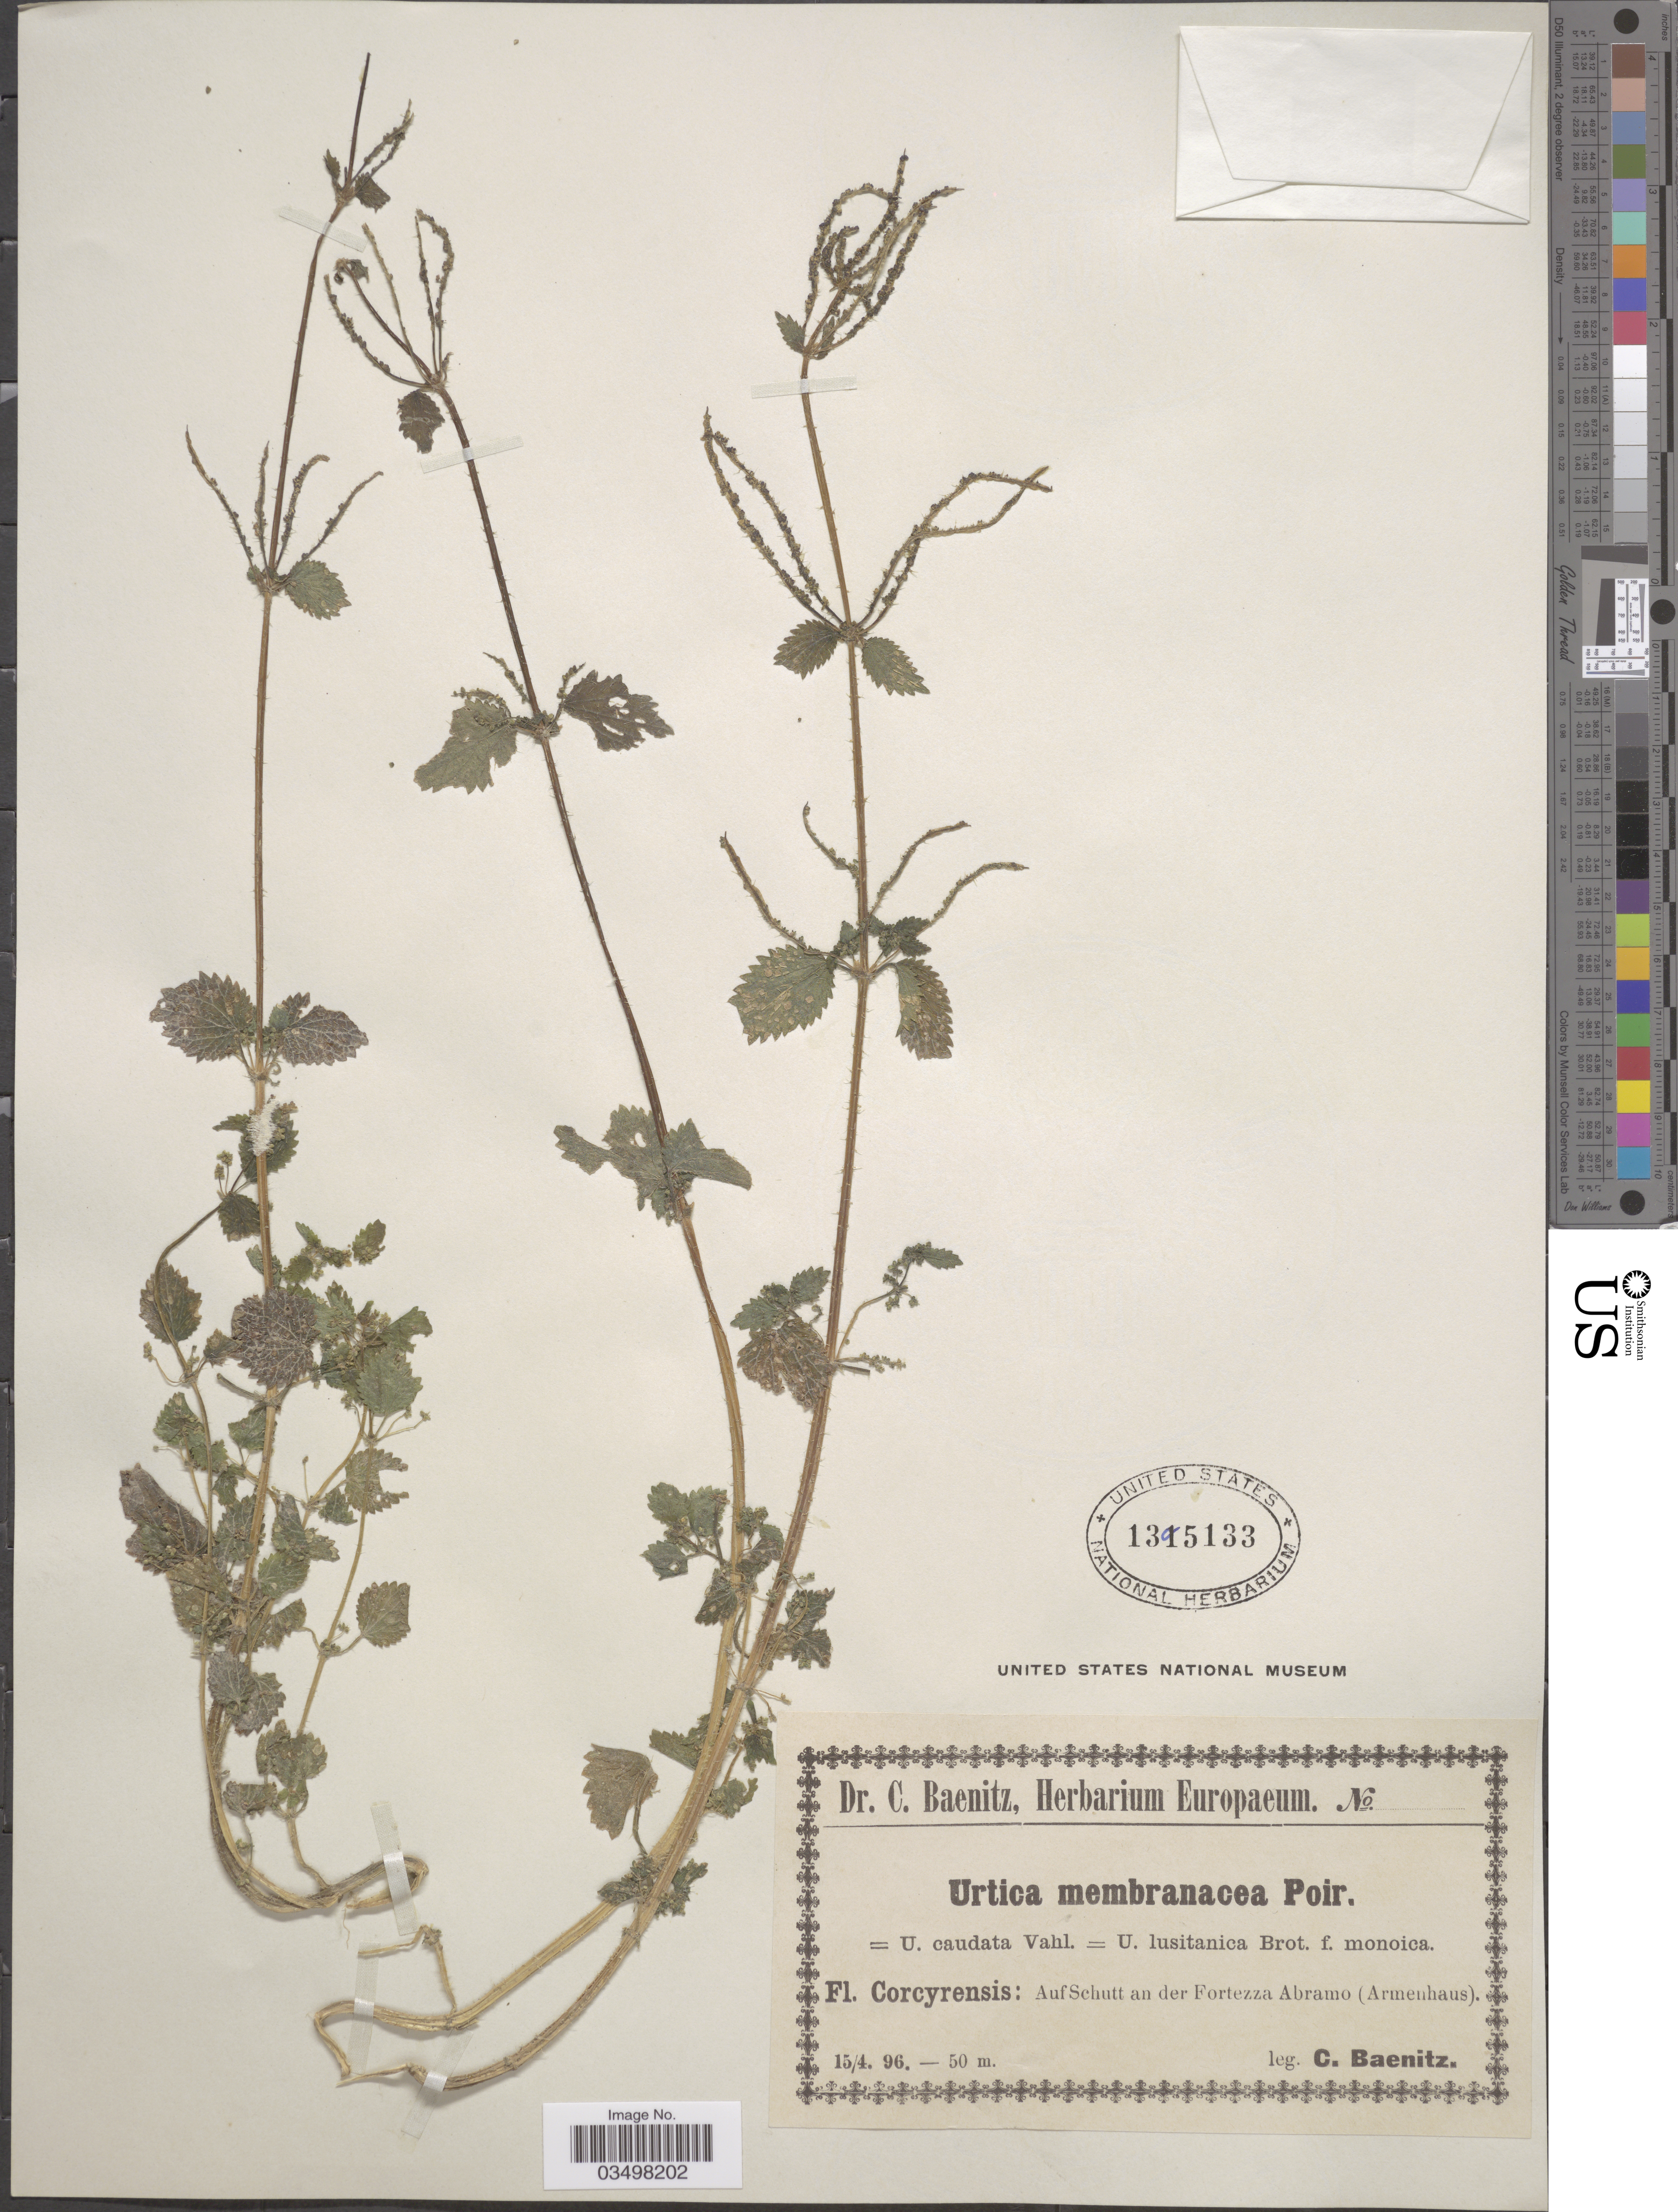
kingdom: Plantae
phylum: Tracheophyta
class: Magnoliopsida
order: Rosales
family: Urticaceae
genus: Urtica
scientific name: Urtica membranacea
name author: Poir.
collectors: C. G. Baenitz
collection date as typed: Transcribed d/m/y: 15/4/96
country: Greece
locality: Corcyrensis: Auf Schutt an der Fortezza Abramo (Armenhaus).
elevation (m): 50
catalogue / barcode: US 1395133